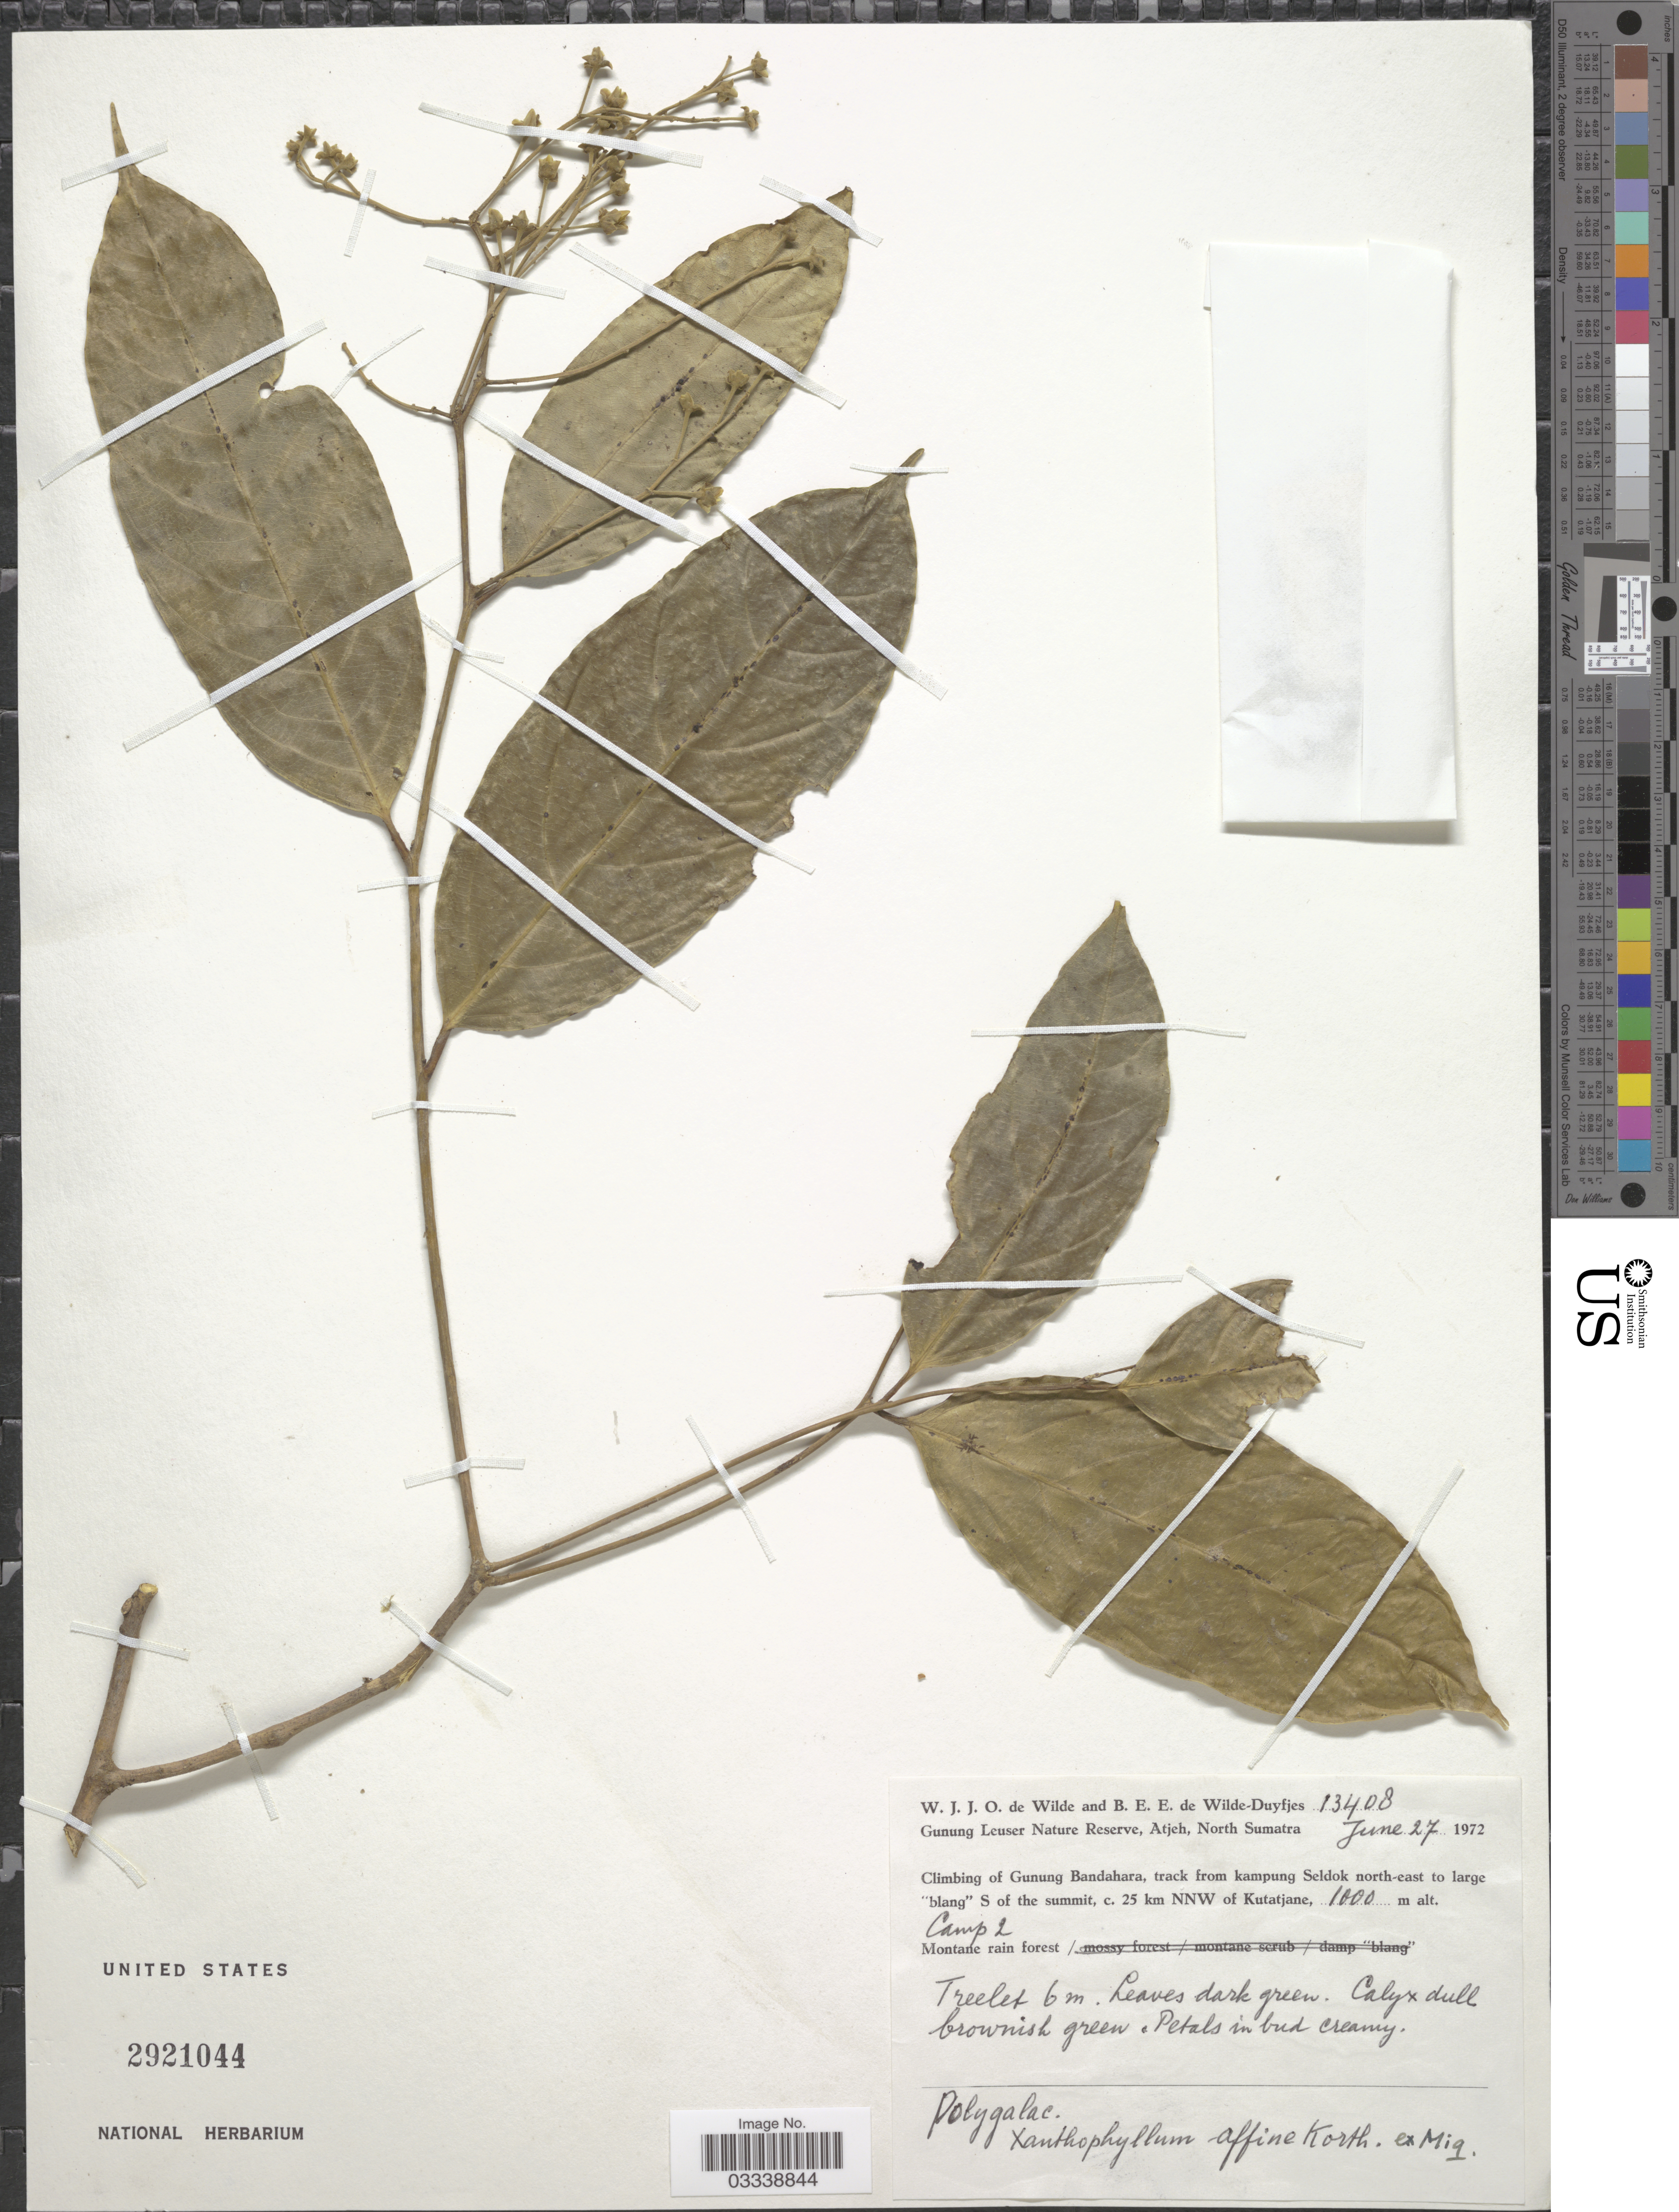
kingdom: Plantae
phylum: Tracheophyta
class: Magnoliopsida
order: Fabales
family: Polygalaceae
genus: Xanthophyllum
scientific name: Xanthophyllum affine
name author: Korth. ex Miq.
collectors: W. J. de Wilde & B. E. de Wilde-Duyfjes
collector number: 13408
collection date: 1972-06-27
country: Indonesia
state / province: Sumatra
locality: Gunung Leuser Nature Reserve, Atjeh, North Sumatra. Climbing of Gunung Bandahara, track from kampung Seldok north-east to large "blang" S of the summit, c. 25 km NNW of Kutatjane. Camp 2.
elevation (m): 1000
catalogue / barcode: US 2921044